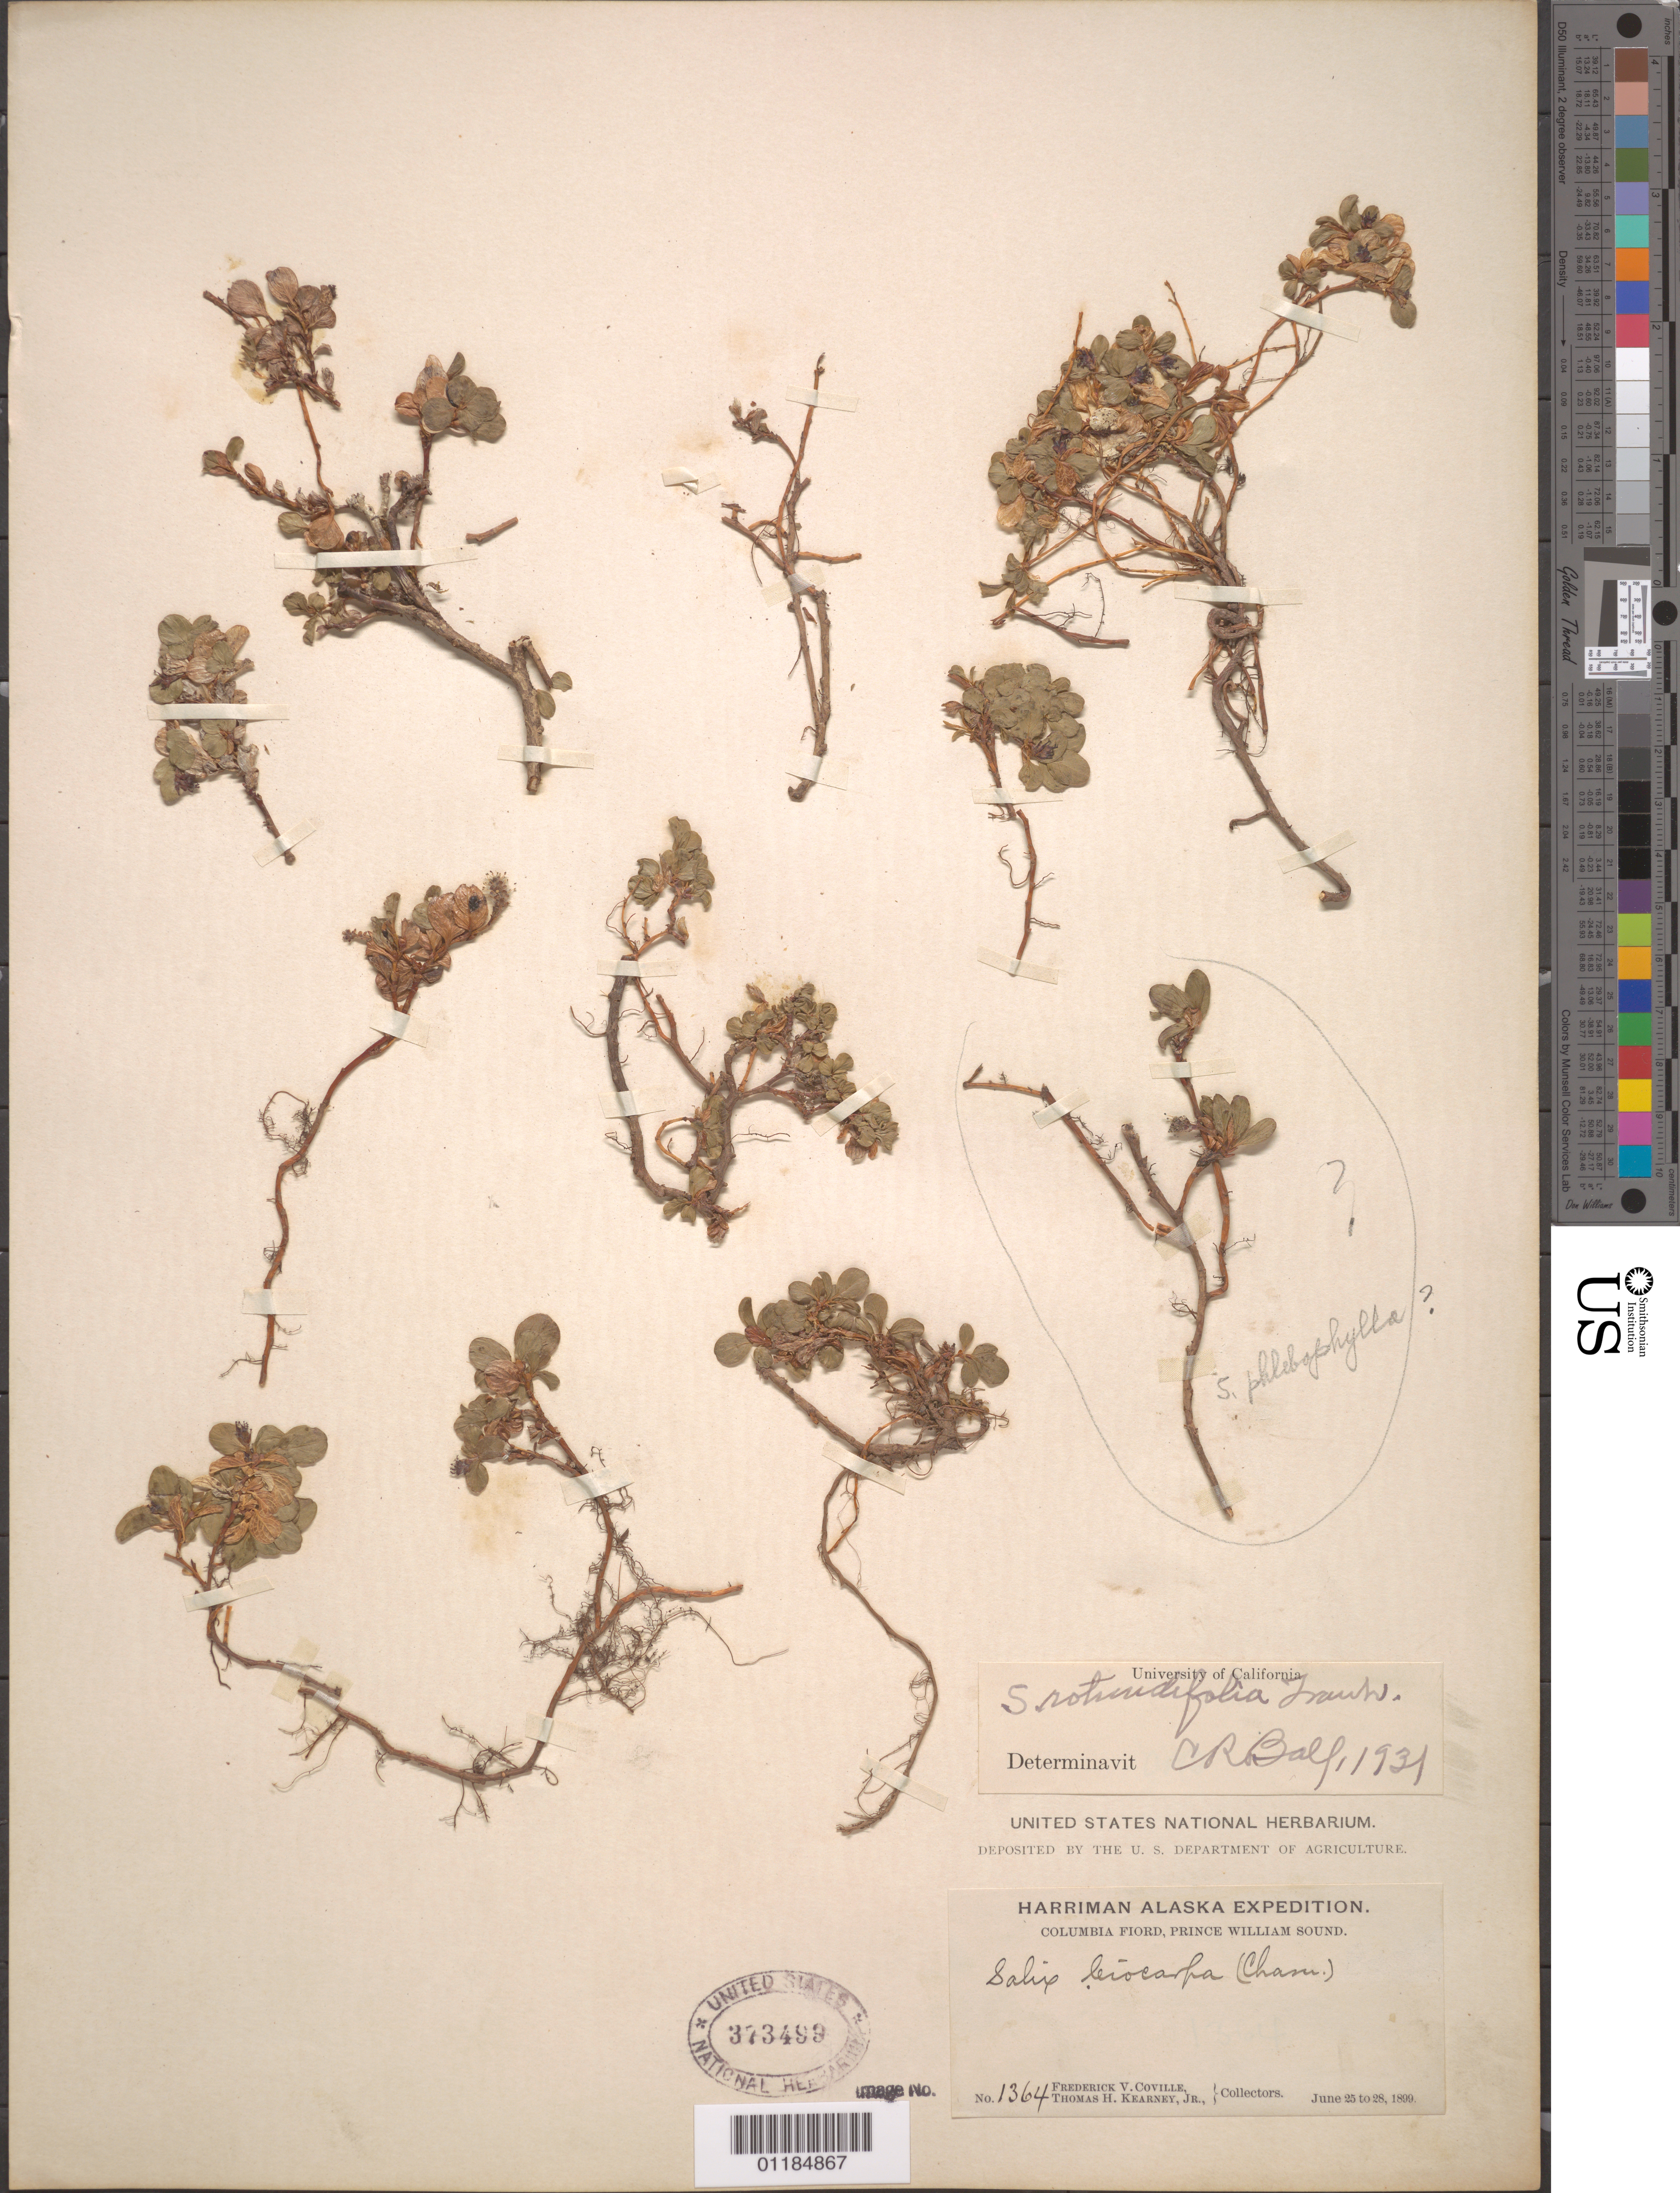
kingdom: Plantae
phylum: Tracheophyta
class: Magnoliopsida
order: Malpighiales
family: Salicaceae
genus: Salix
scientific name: Salix rotundifolia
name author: Trautv.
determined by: Ball, C. R.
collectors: F. V. Coville & T. H. Kearney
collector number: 1364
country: United States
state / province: Alaska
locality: Columbia Fiord, Prince William Sound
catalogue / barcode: US 373499